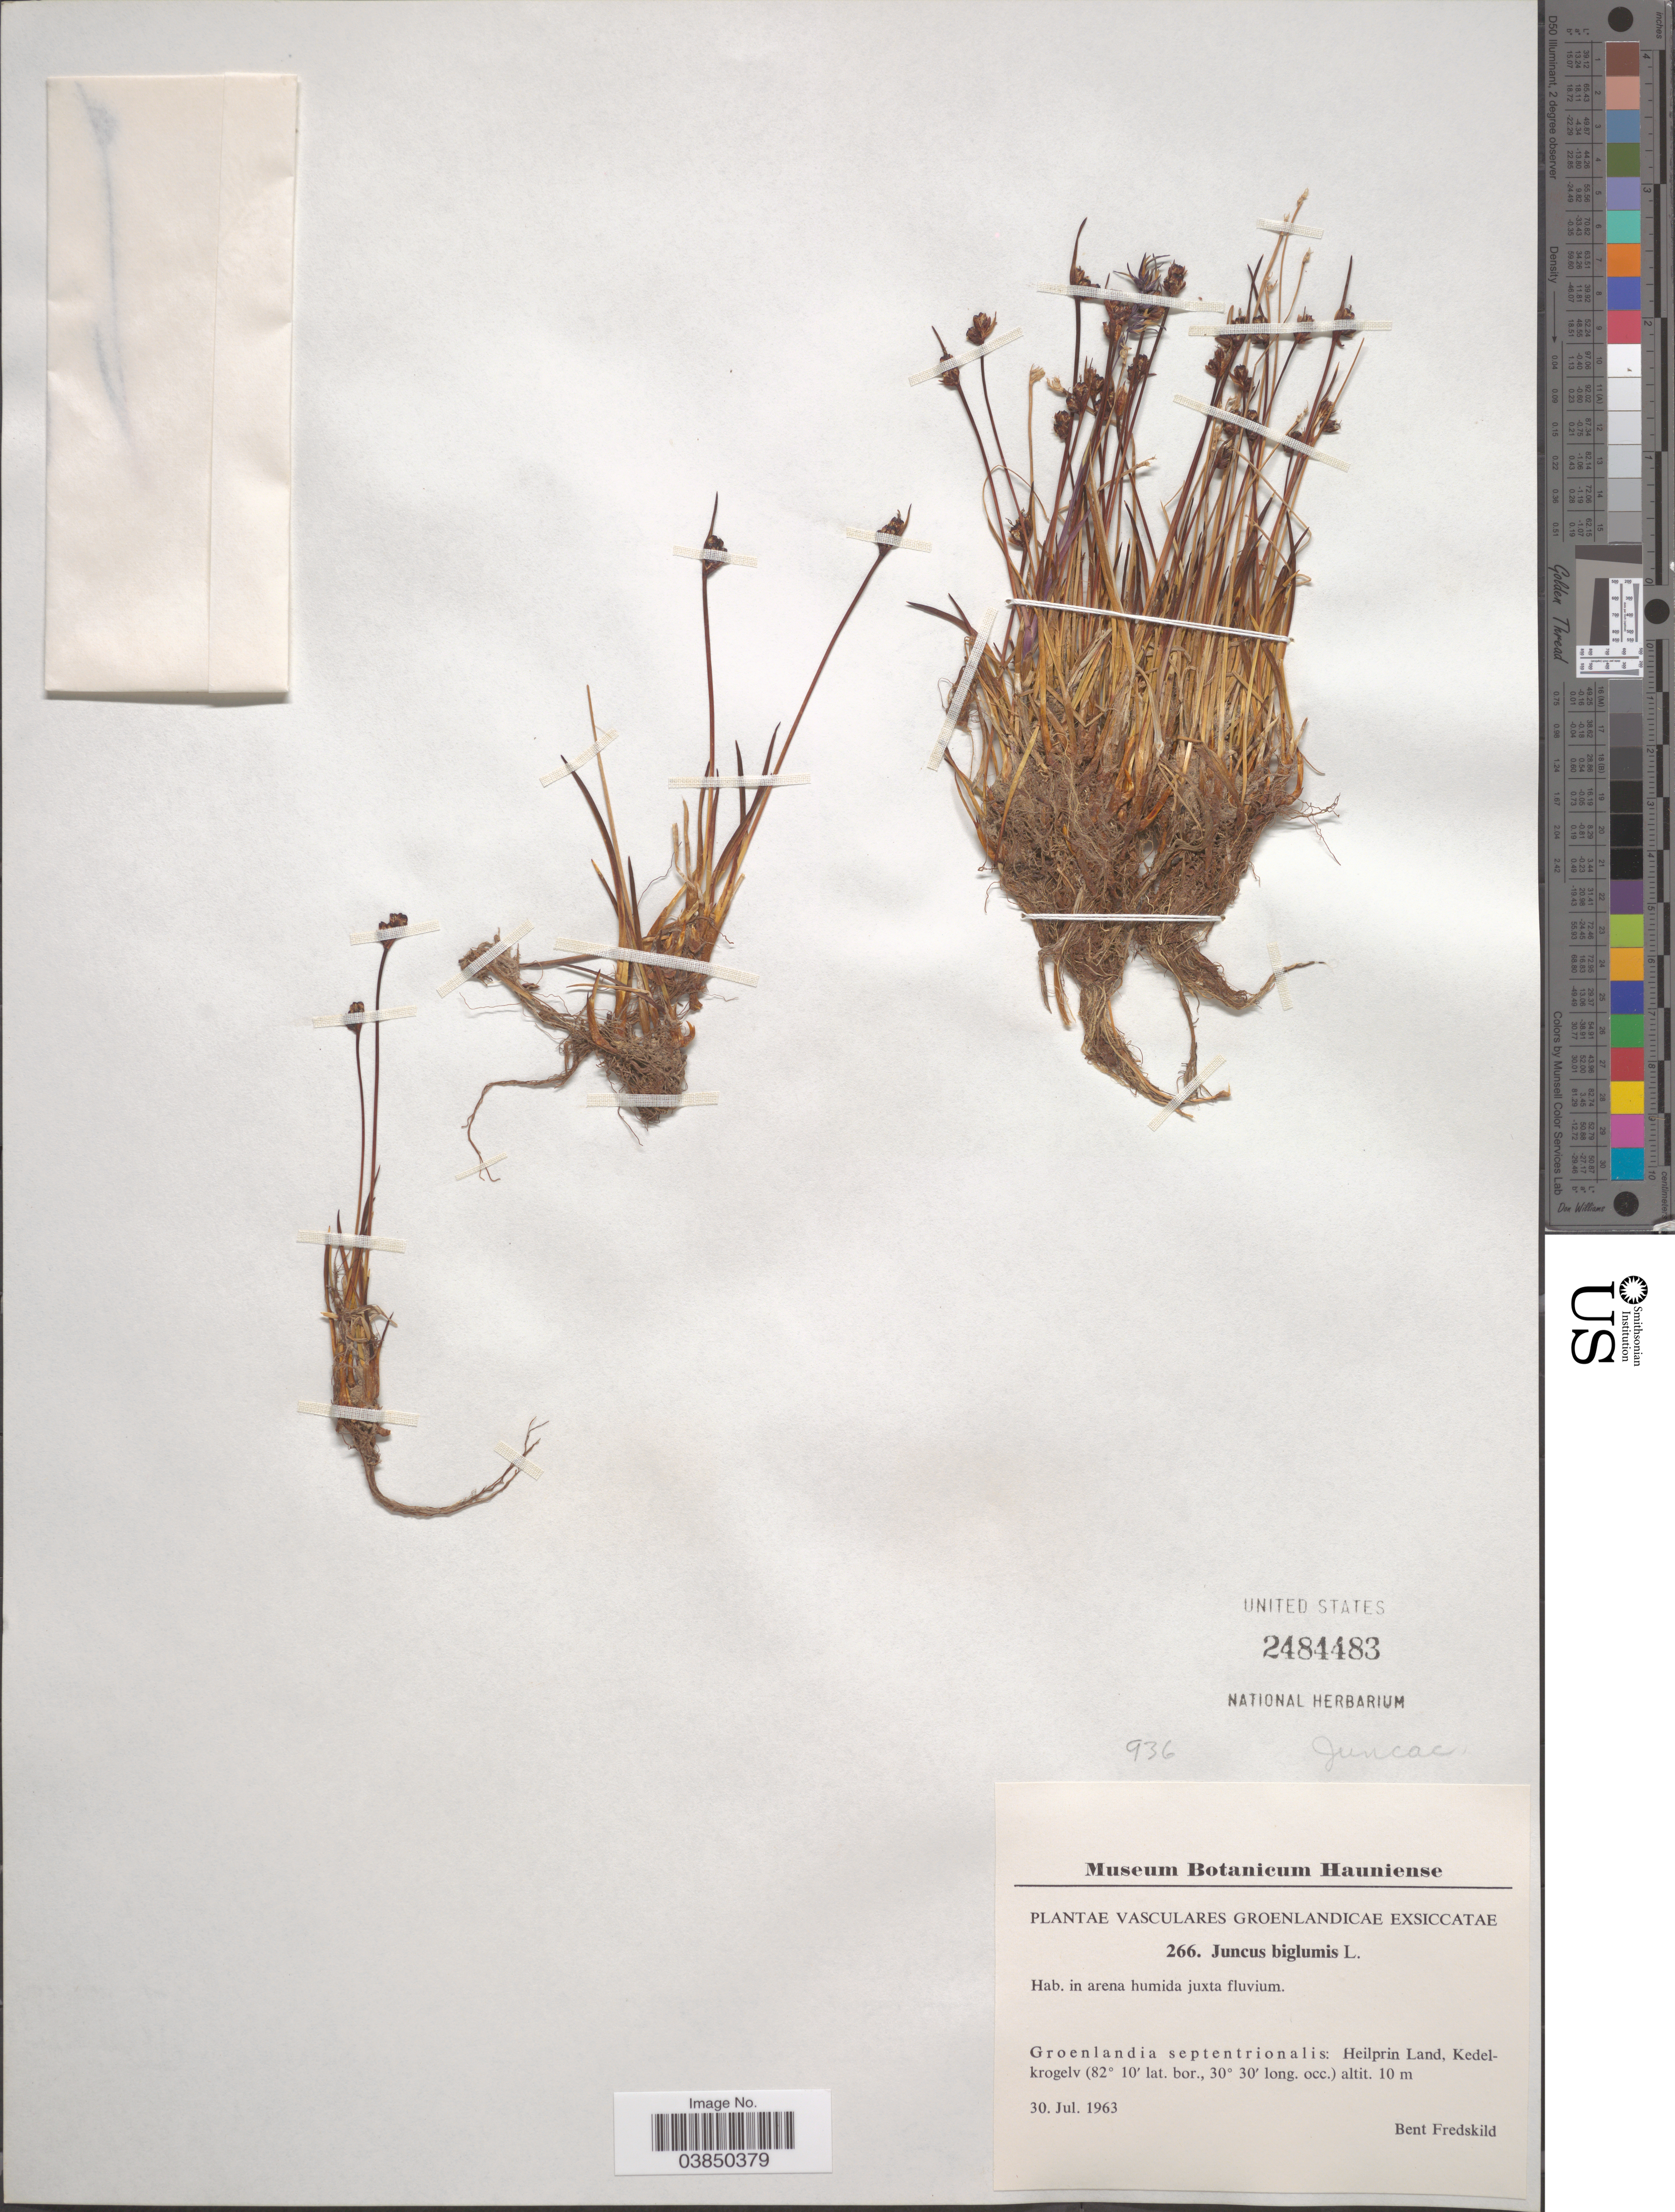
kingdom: Plantae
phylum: Tracheophyta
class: Liliopsida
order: Poales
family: Juncaceae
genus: Juncus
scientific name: Juncus biglumis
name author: L.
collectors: B. Fredskild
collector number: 266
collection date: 1963-07-30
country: Greenland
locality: Groenlandia septentrionalis: Heilprin Land, Kedelkrogelv.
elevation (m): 10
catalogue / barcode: US 2484483